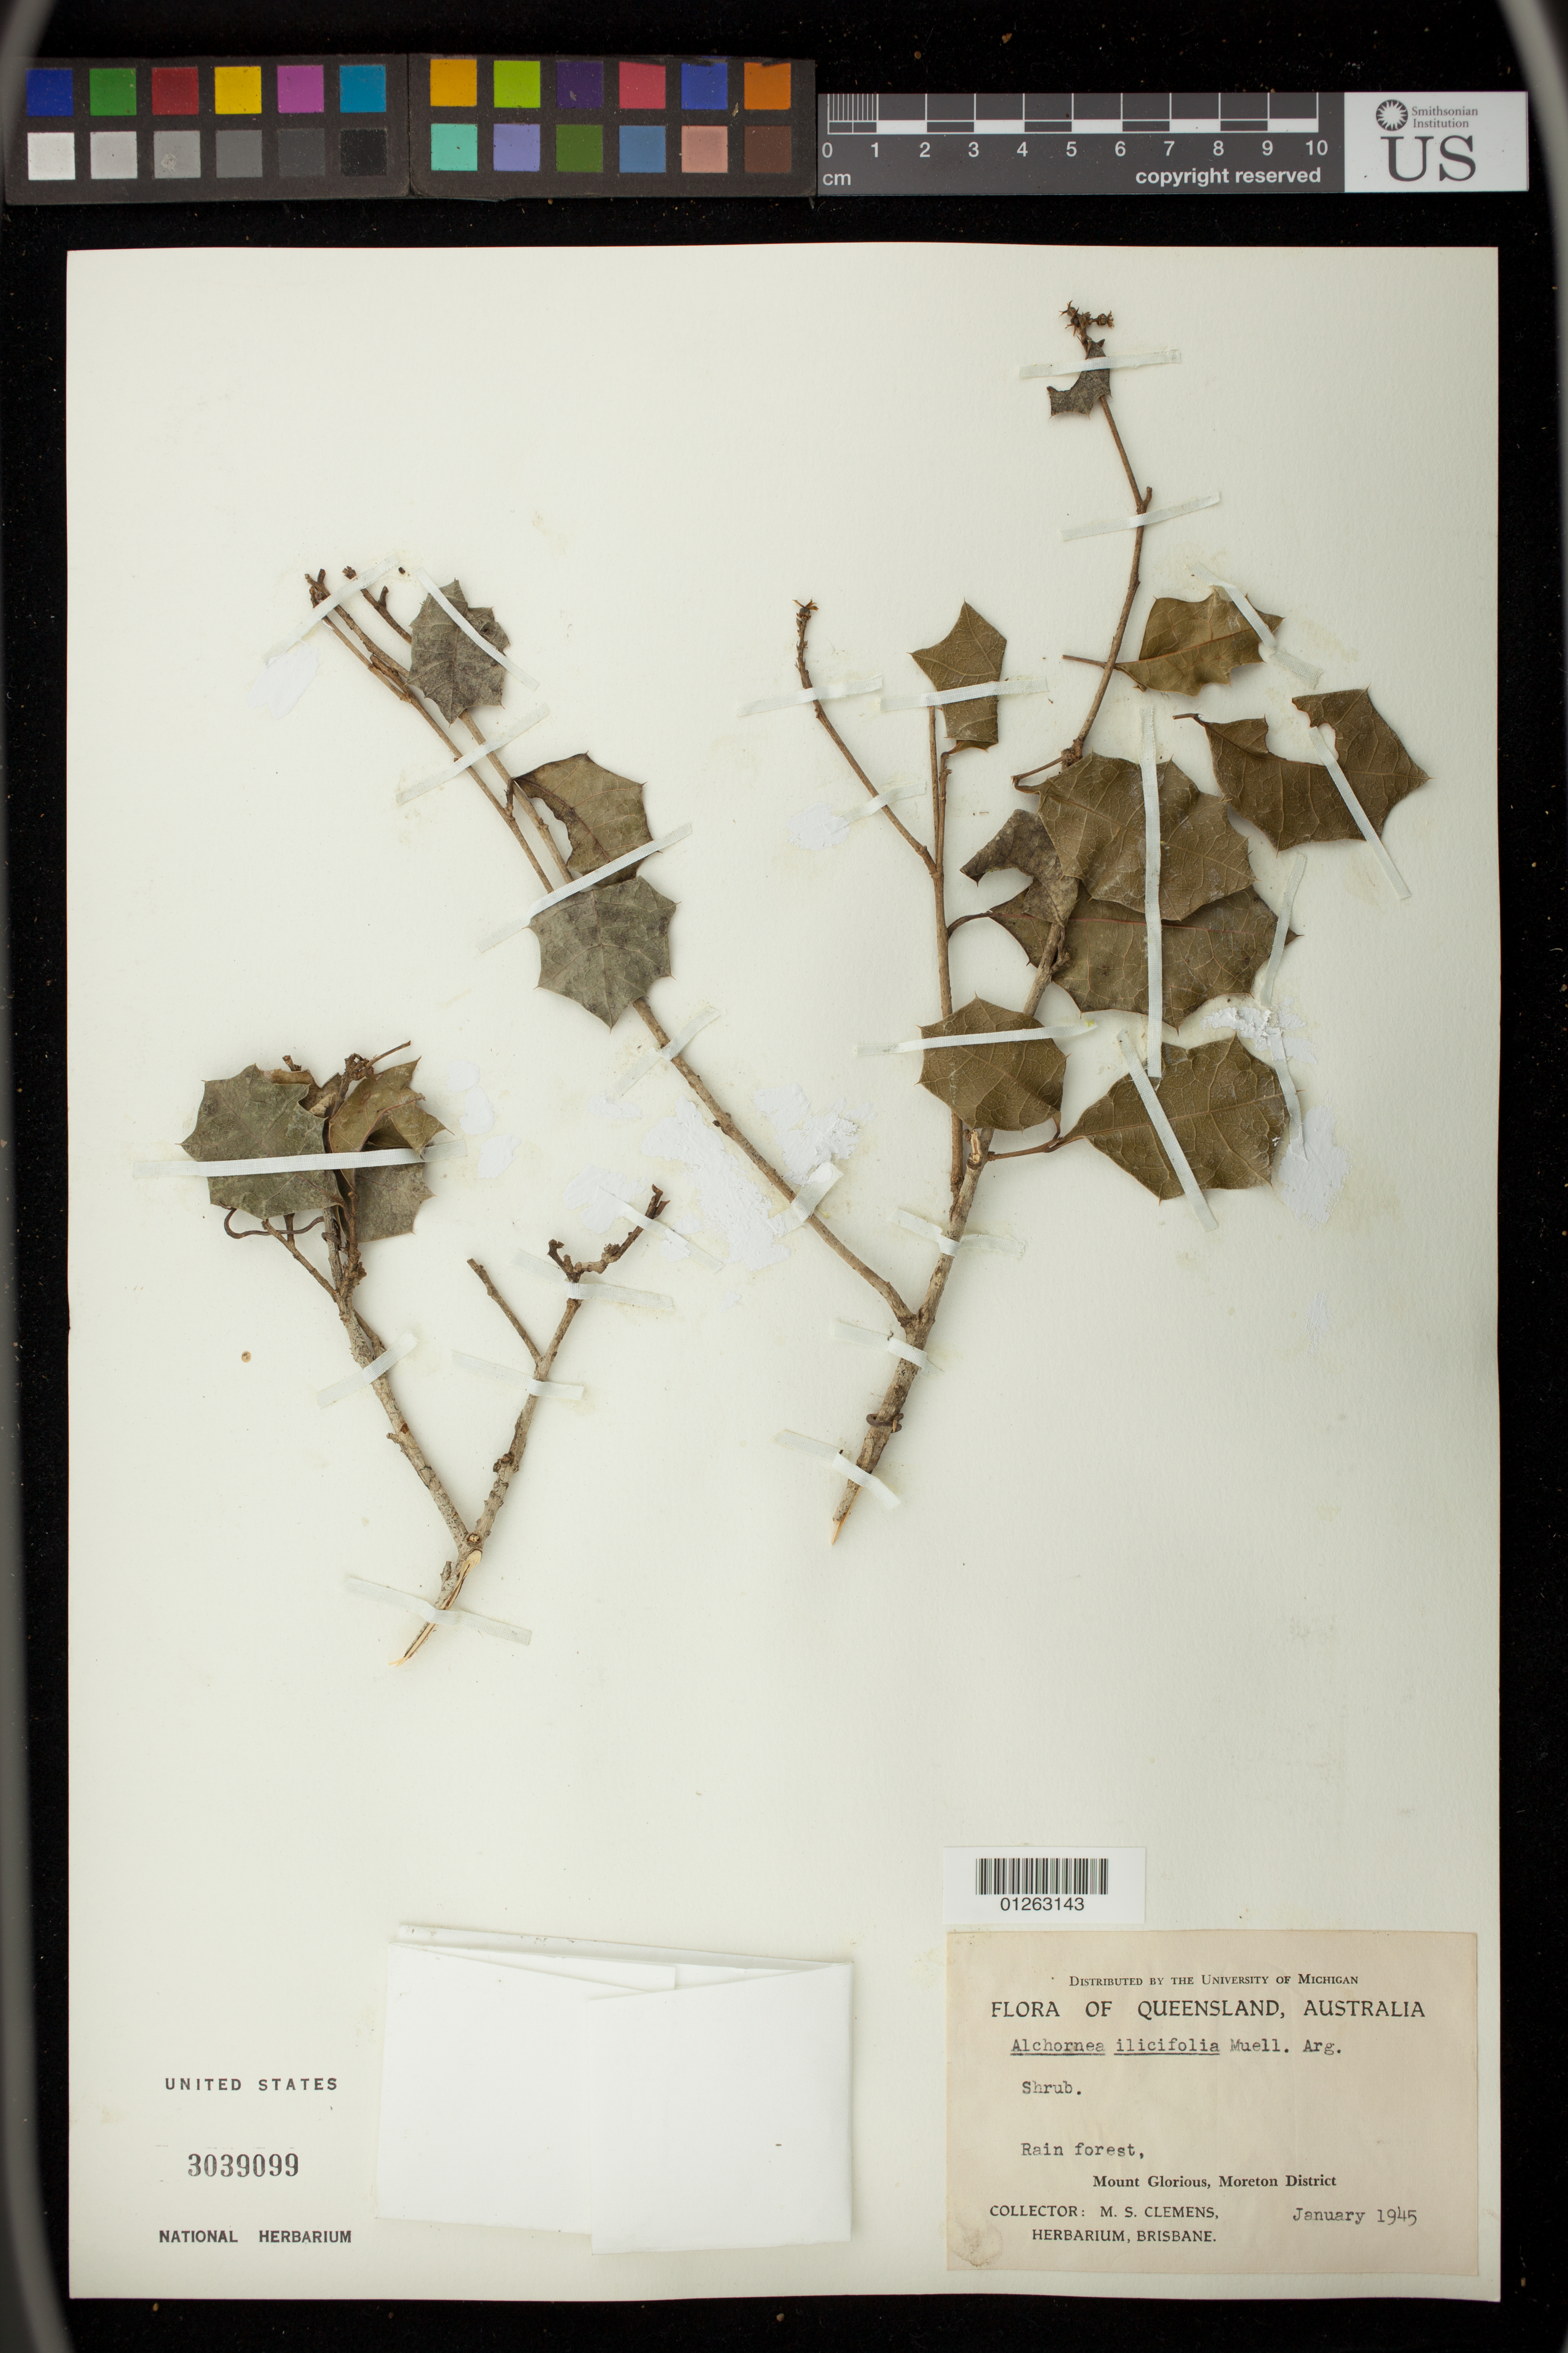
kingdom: Plantae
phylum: Tracheophyta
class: Magnoliopsida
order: Malpighiales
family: Euphorbiaceae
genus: Alchornea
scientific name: Alchornea ilicifolia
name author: (Js. Sm.) Müll. Arg.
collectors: M. S. Clemens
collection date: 1945-01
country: Australia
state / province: Queensland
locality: Rain forest, Mount Glorious, Moreton [Bay] District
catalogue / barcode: US 3039099